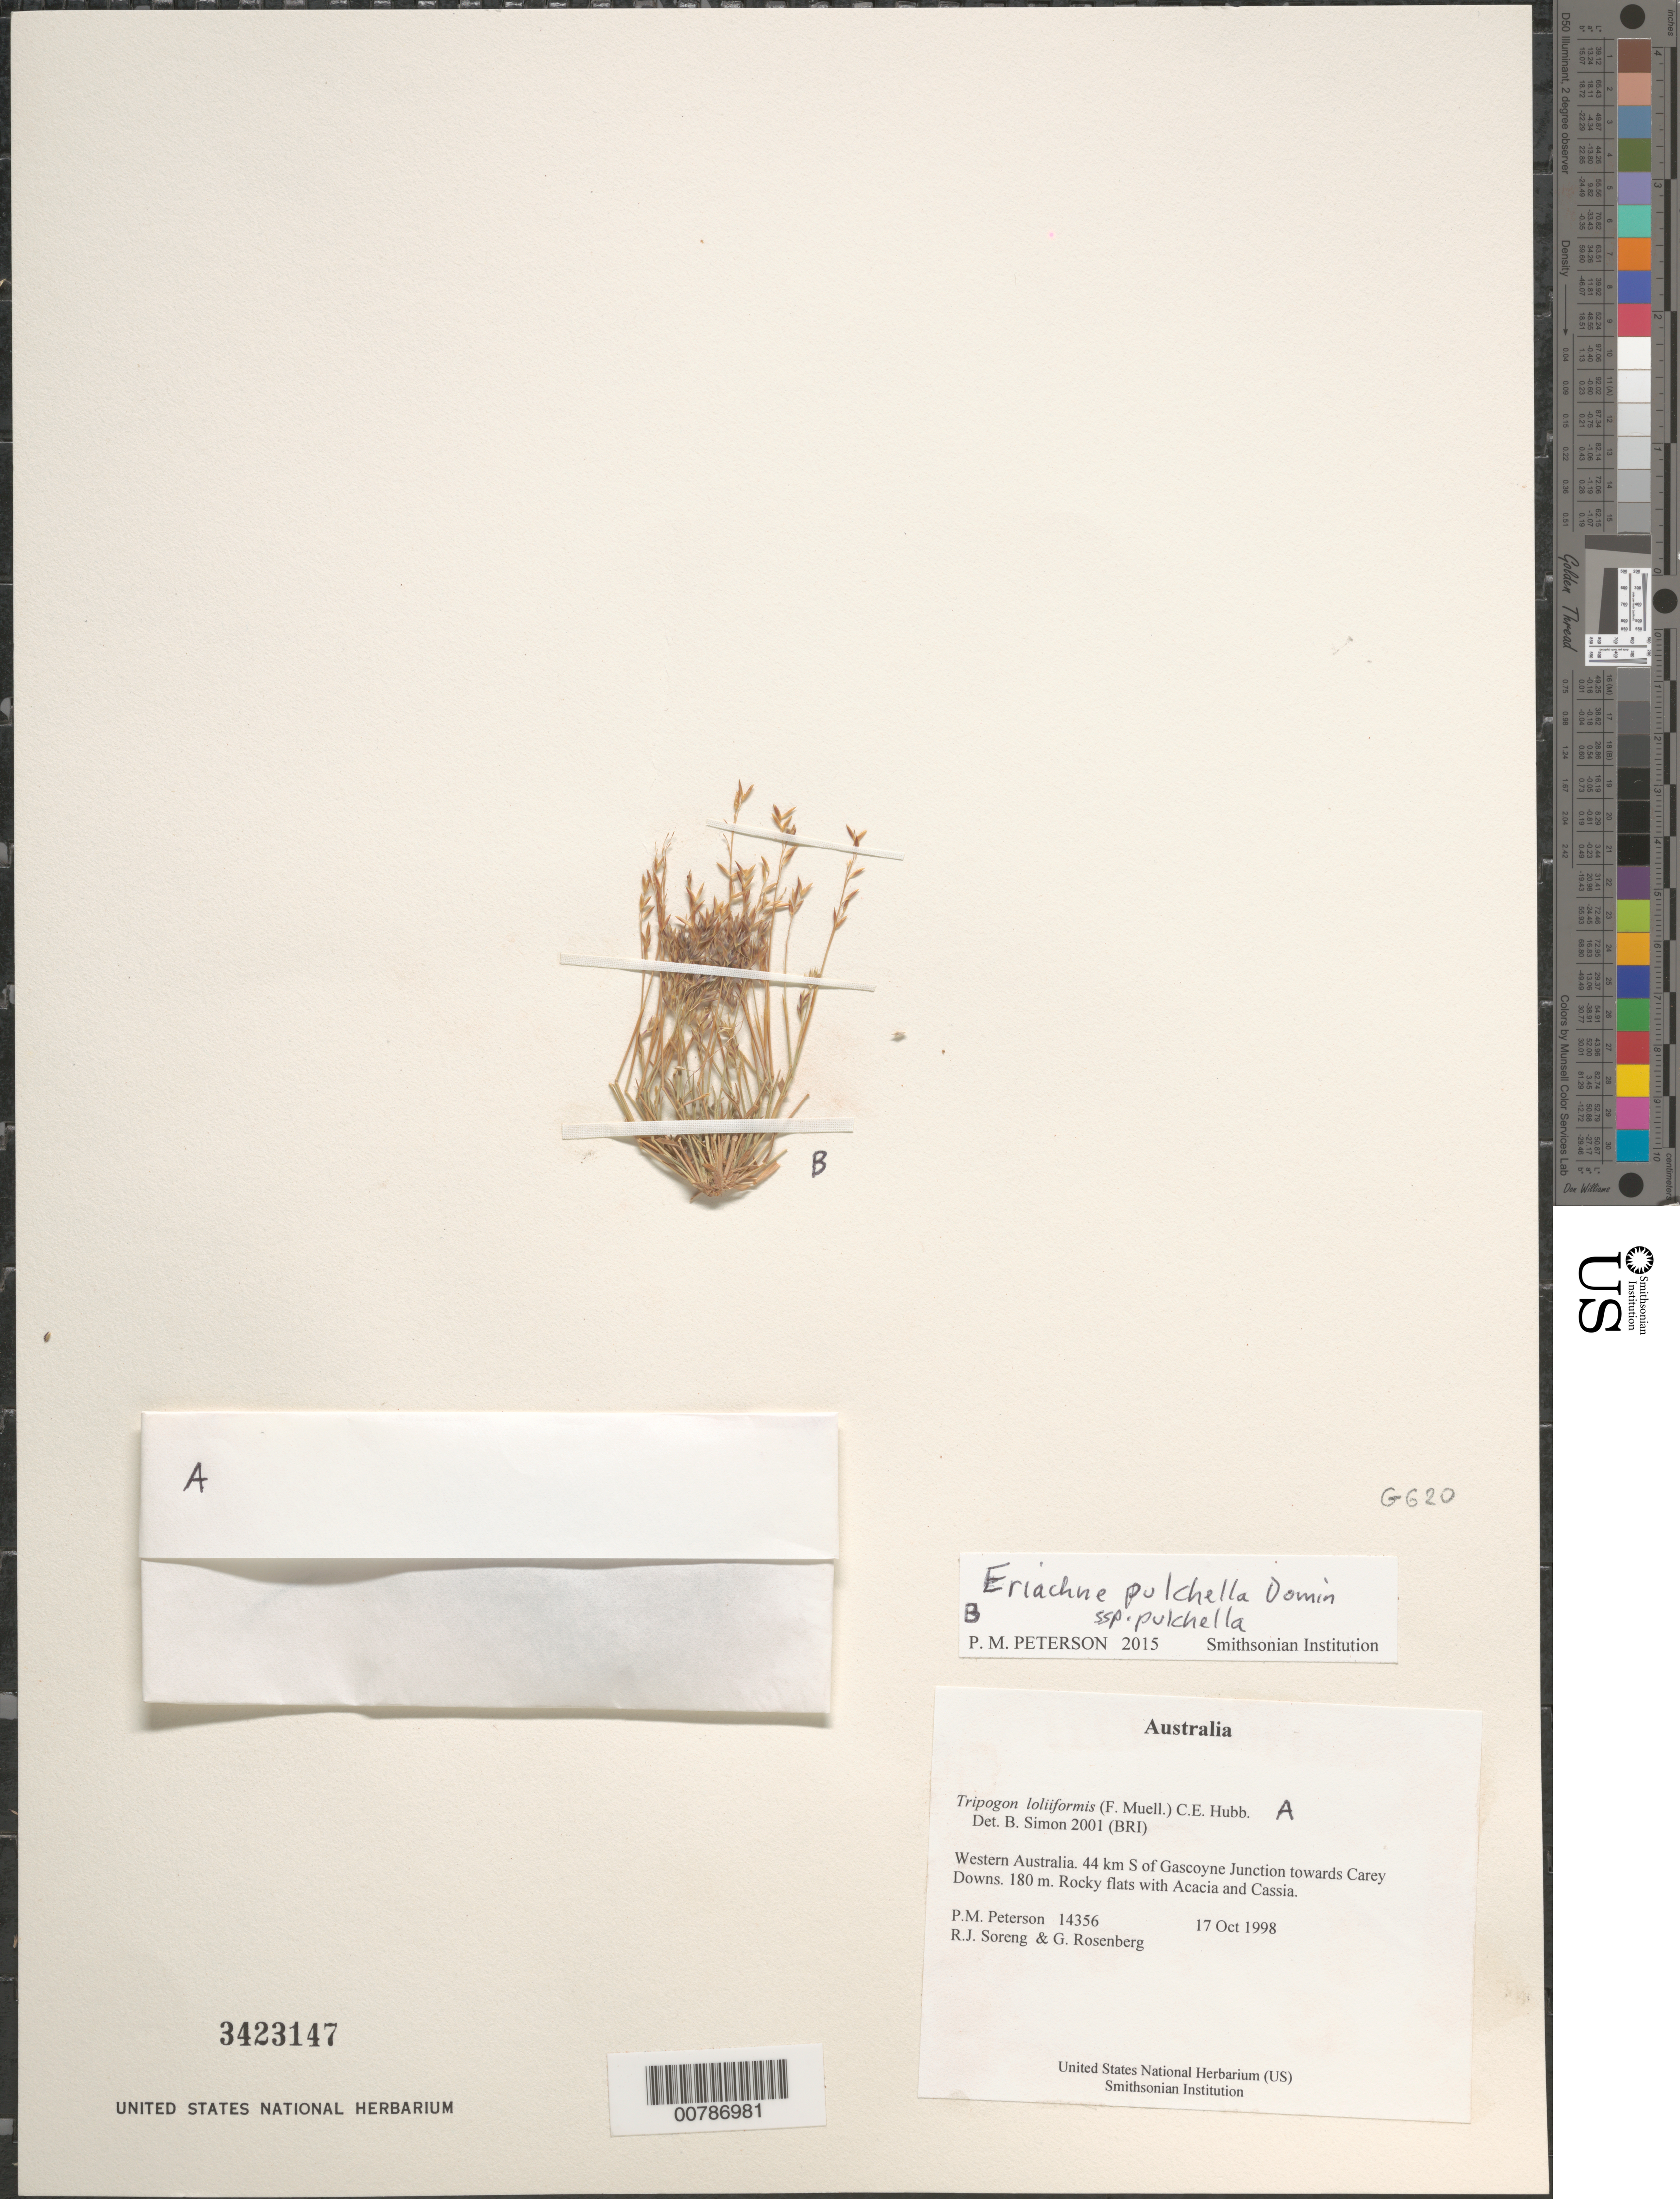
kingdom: Plantae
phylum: Tracheophyta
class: Liliopsida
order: Poales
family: Poaceae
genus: Tripogon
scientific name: Tripogon loliiformis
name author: (F. Muell.) C.E. Hubb.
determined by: Simon, B.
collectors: P. M. Peterson, R. J. Soreng & G. Rosenberg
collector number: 14356-a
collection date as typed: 17 Oct 1998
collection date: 1998-10-17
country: Australia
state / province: Western Australia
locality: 44 km S of Gascoyne Junction towards Carey Downs.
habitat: Rocky flats with Acacia and Cassia.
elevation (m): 180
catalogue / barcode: US 3423147